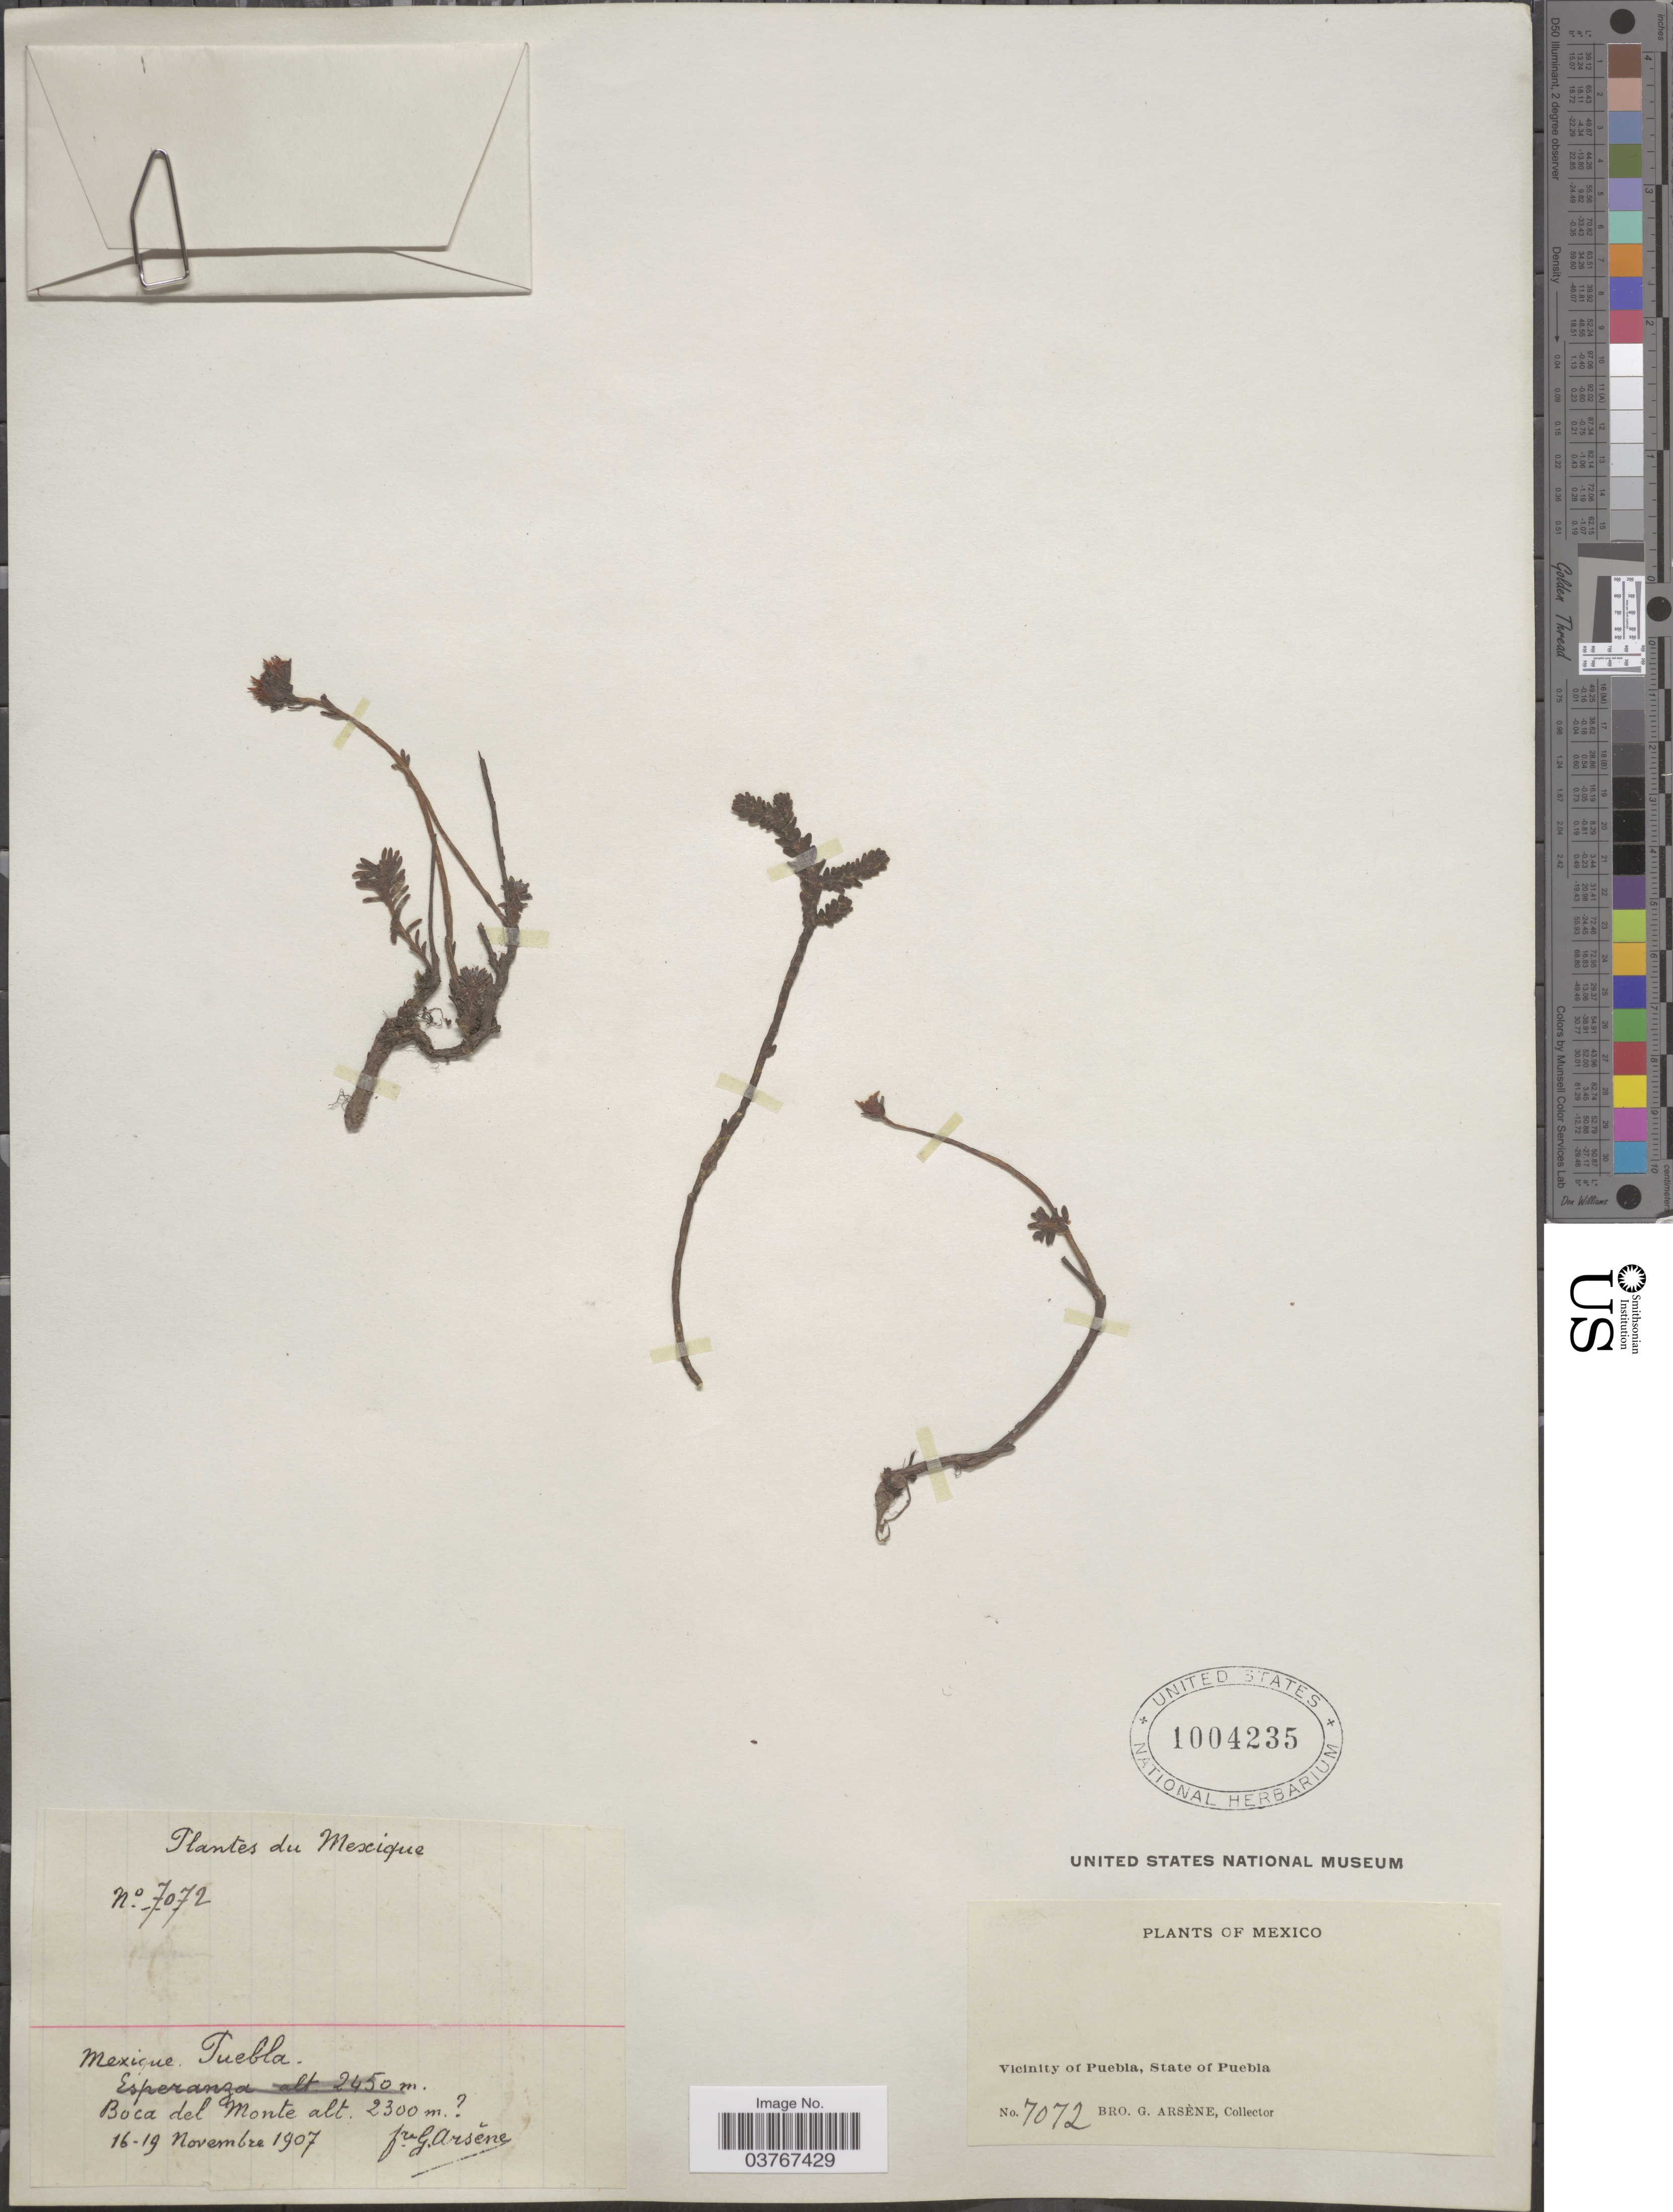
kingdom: Plantae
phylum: Tracheophyta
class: Magnoliopsida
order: Saxifragales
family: Crassulaceae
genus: Sedum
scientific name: Sedum sp.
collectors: Bro. G. Arsène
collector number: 7072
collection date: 1907-11-16/1907-11-19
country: Mexico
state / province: Puebla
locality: Vicinity of Puebla, State of Puebla. Boca del Monte.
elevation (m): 2300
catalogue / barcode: US 1004235